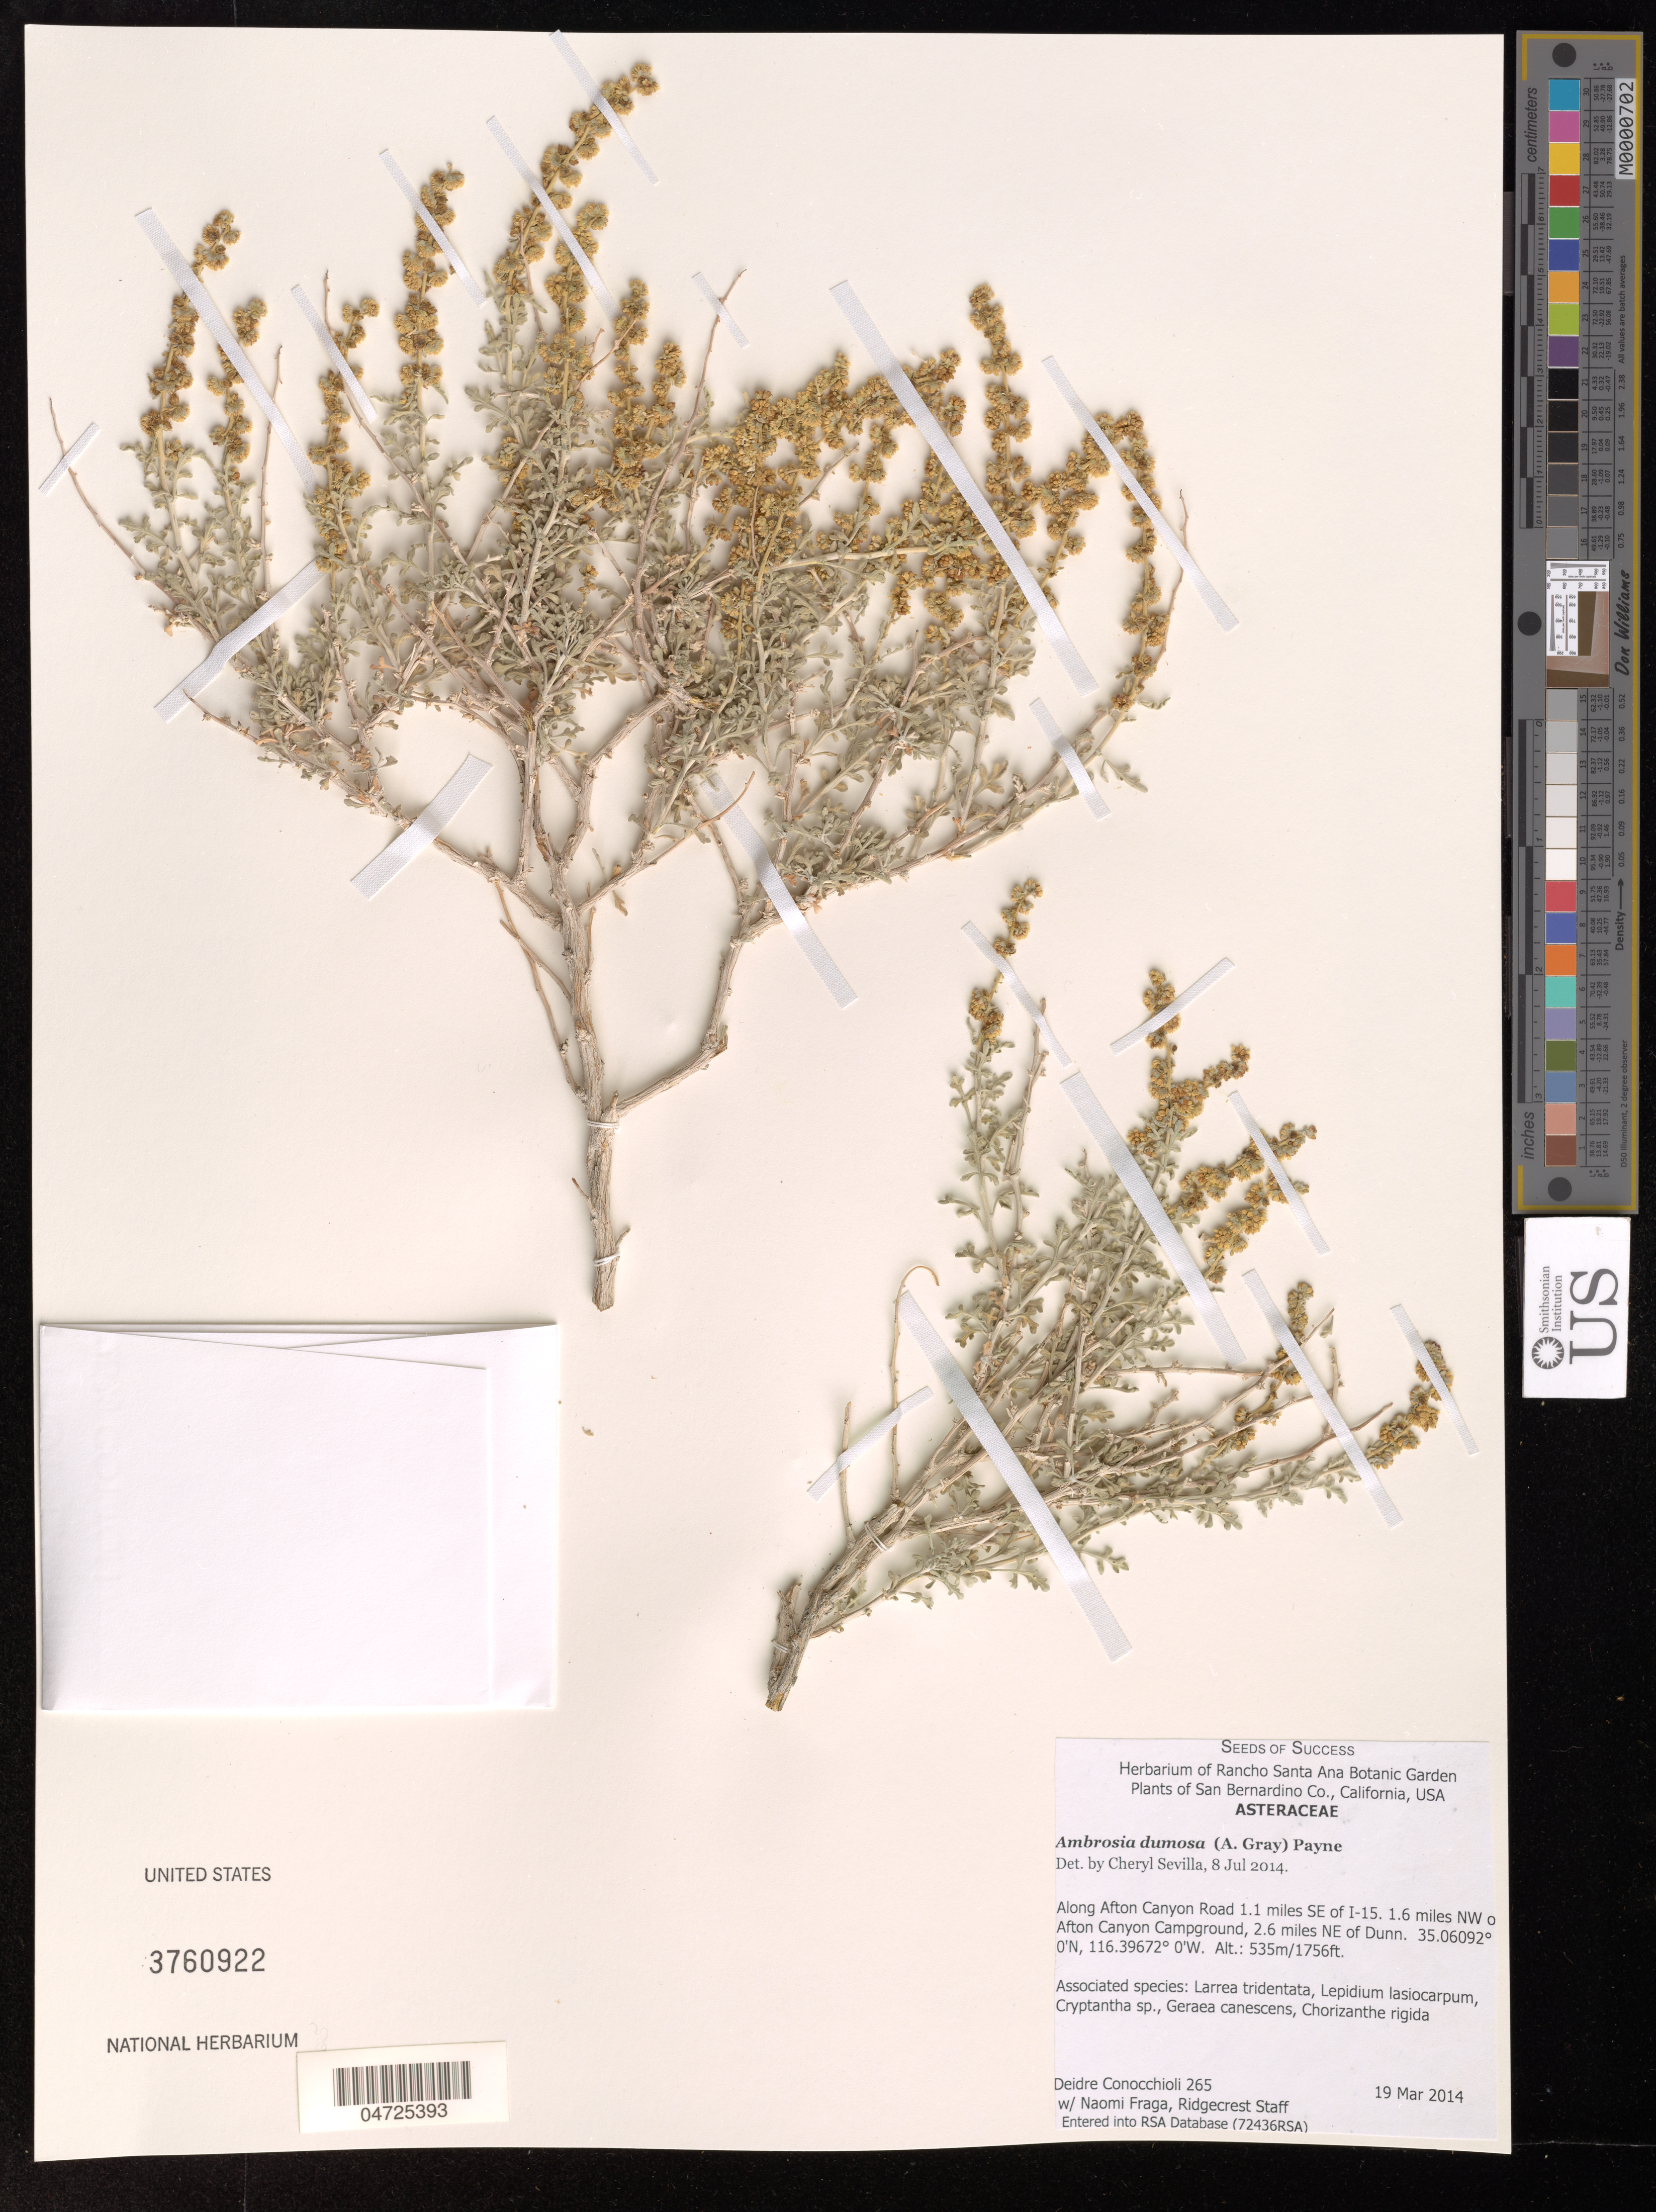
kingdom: Plantae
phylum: Tracheophyta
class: Magnoliopsida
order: Asterales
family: Asteraceae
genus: Ambrosia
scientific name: Ambrosia dumosa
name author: (A. Gray) W.W.Payne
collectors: D. Conocchioli & N. Fraga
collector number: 265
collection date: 2014-03-19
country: United States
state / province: California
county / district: San Bernardino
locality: San Bernardino Co. Along Afton Canyon Road 1.1 miles SE of I-15. 1.6 miles NW o! Afton Canyon Campground, 2.6 miles NE of Dunn.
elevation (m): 535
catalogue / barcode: US 3760922